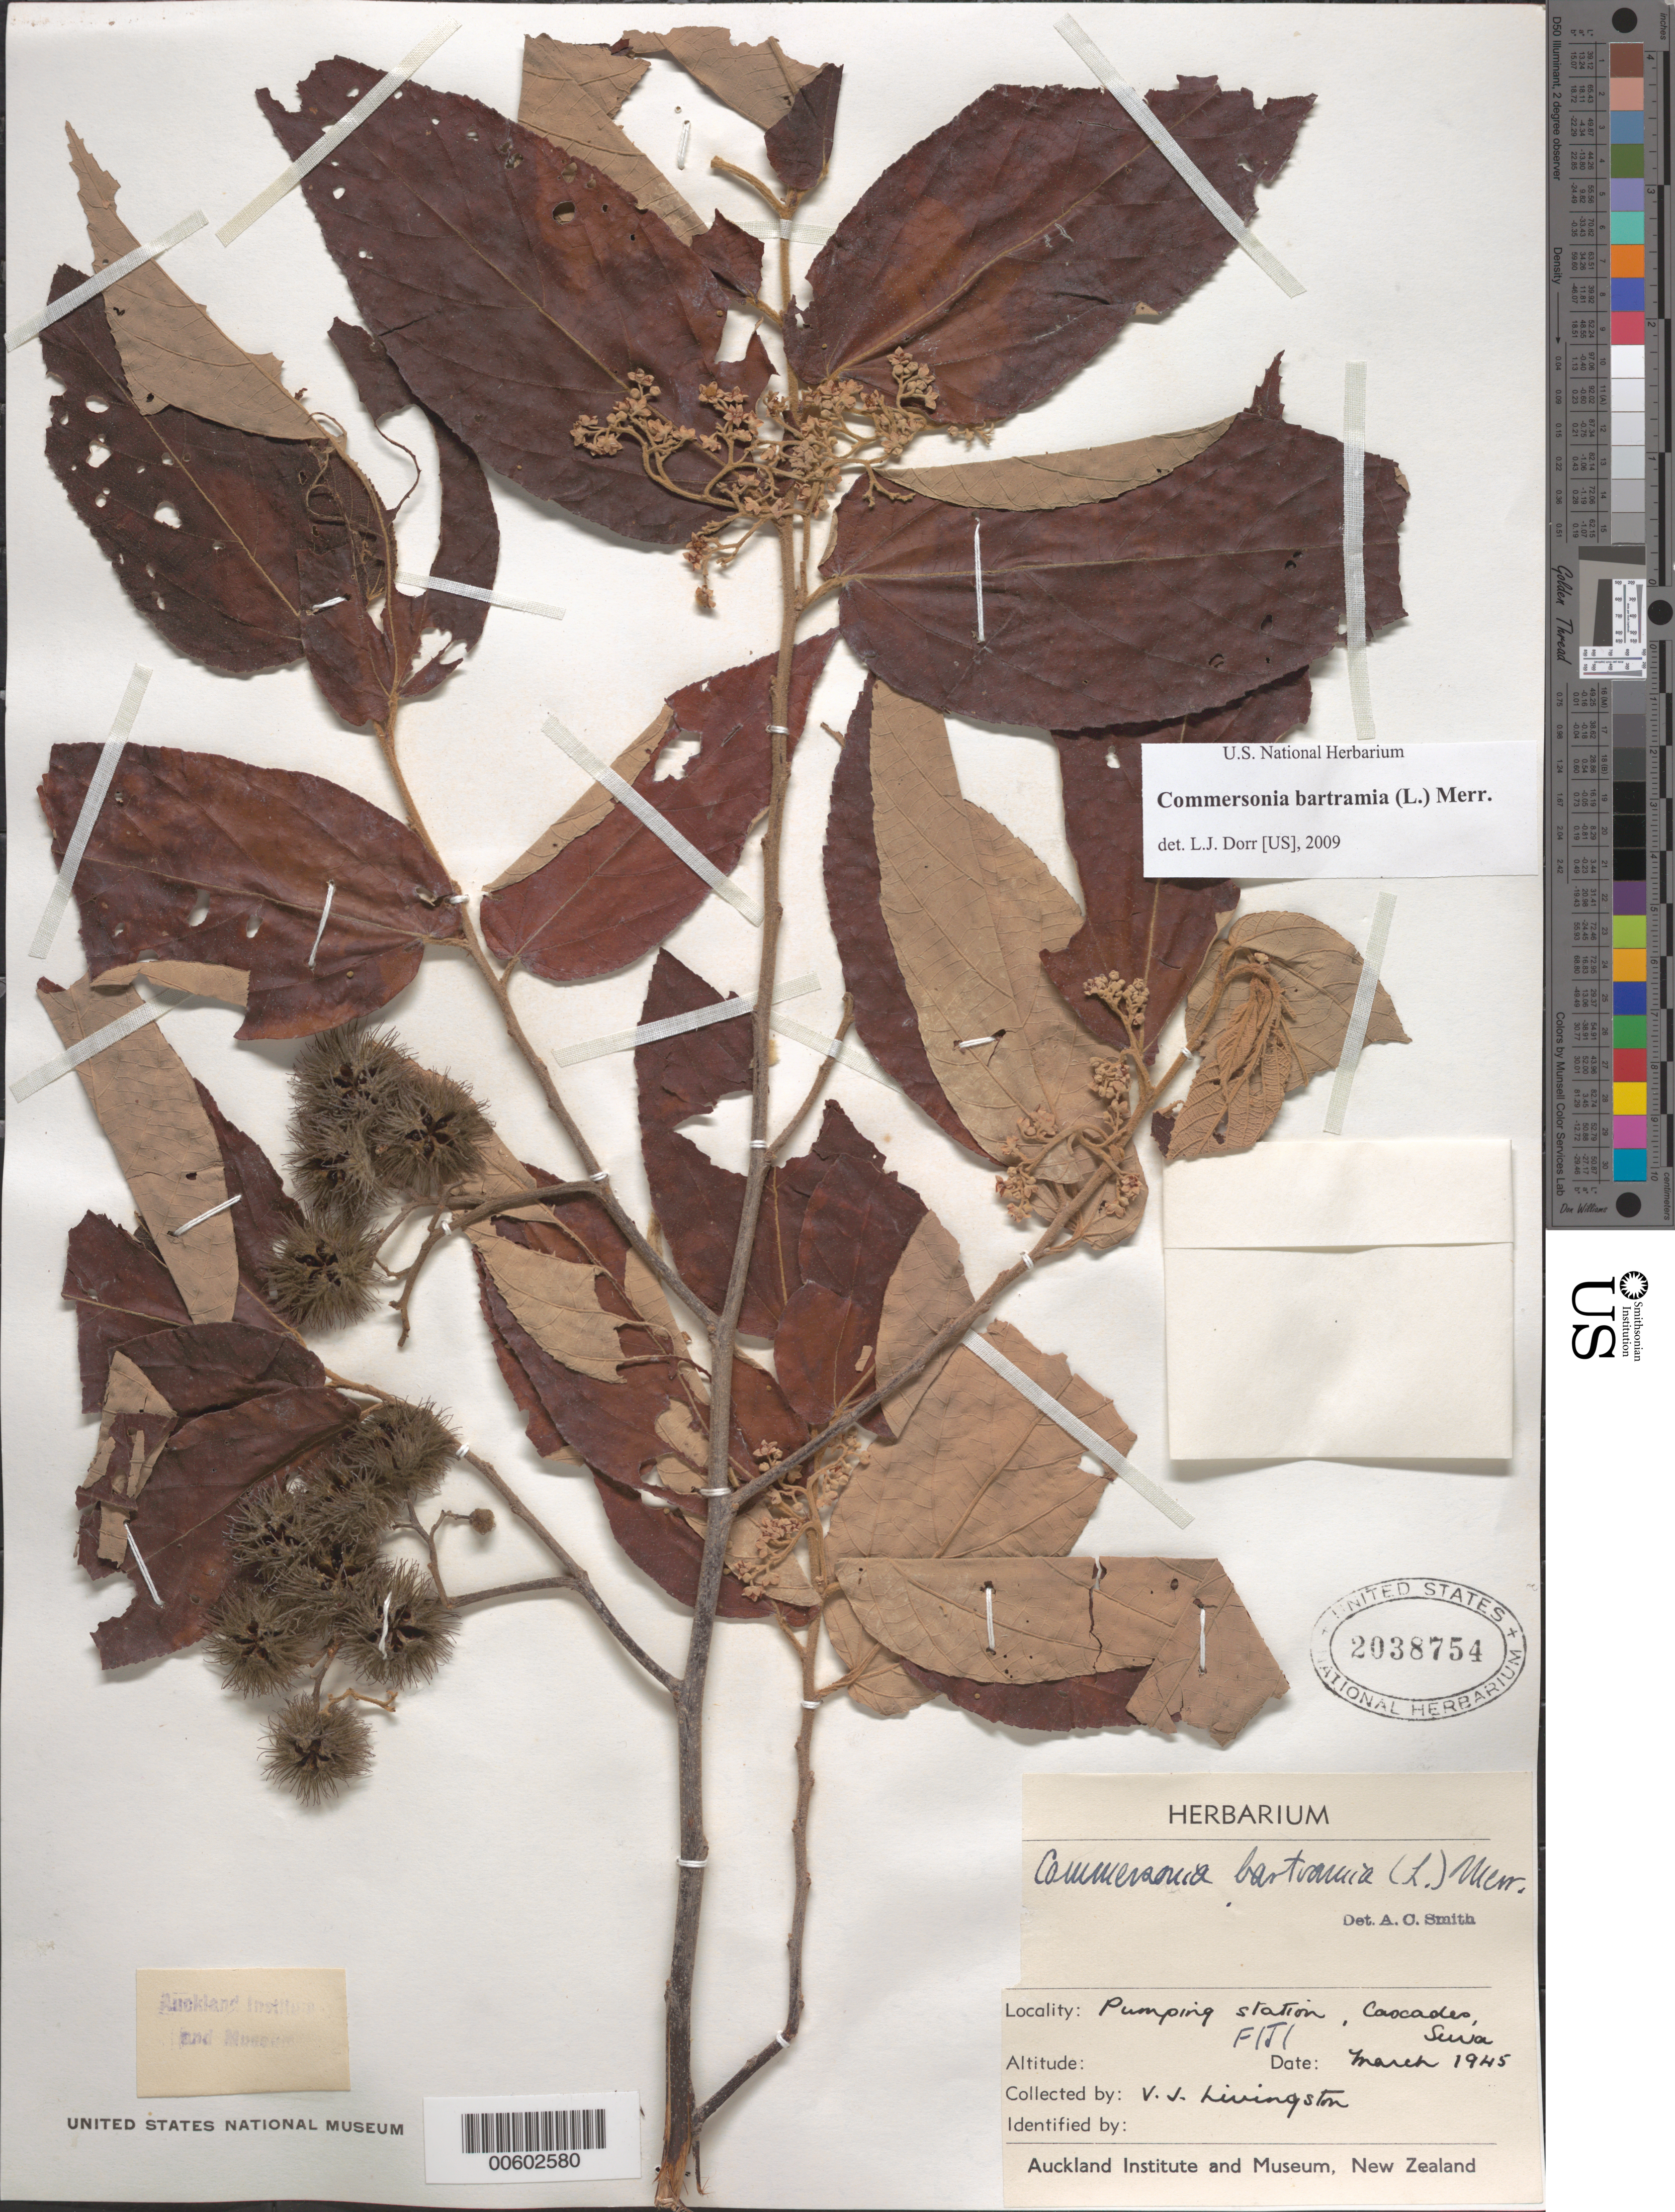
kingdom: Plantae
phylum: Tracheophyta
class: Magnoliopsida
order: Malvales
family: Malvaceae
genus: Commersonia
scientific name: Commersonia bartramia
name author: (L.) Merr.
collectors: V. Livingston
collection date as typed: Mar 1945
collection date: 1945-03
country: Fiji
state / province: Central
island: Viti Levu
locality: Pumping Station, Caocades, Suva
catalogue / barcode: US 2038754